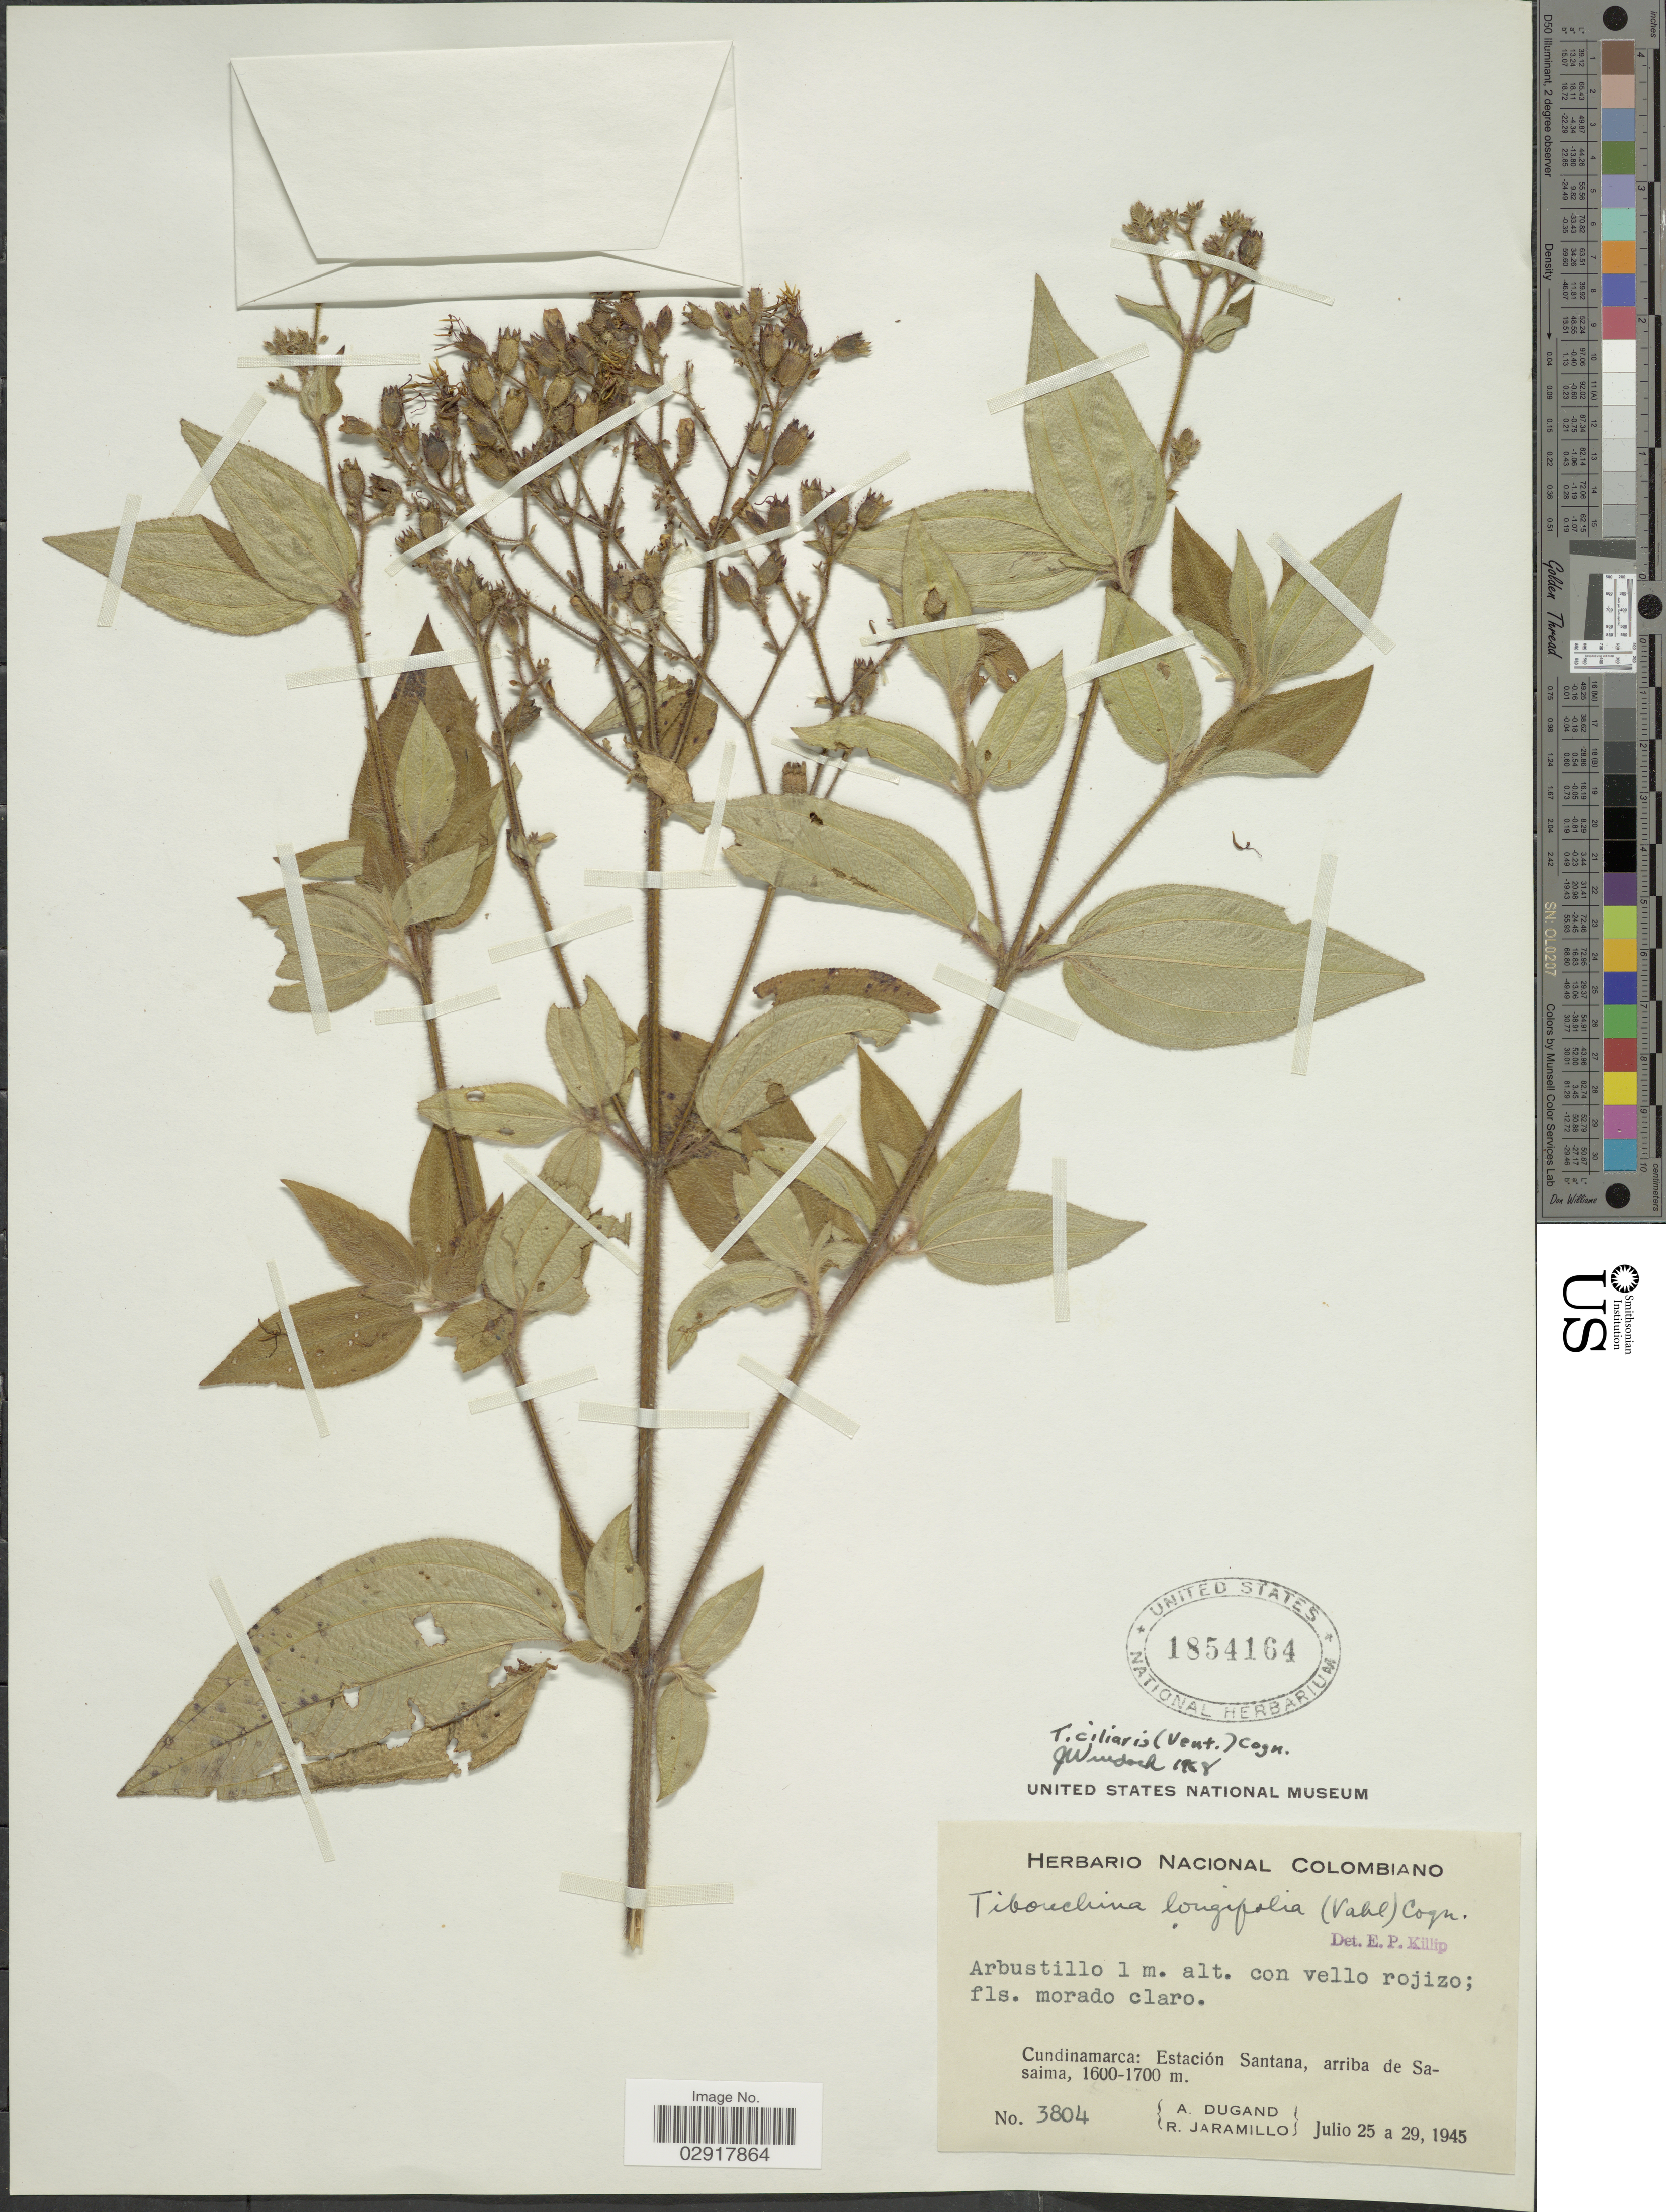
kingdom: Plantae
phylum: Tracheophyta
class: Magnoliopsida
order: Myrtales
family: Melastomataceae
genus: Chaetogastra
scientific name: Chaetogastra ciliaris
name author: (Vent.) DC.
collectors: A. Dugand & R. Jaramillo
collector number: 3804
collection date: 1945-07-25/1945-07-29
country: Colombia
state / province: Cundinamarca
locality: Estación Santana, arriba de Sasaima.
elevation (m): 1600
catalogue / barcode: US 1854164